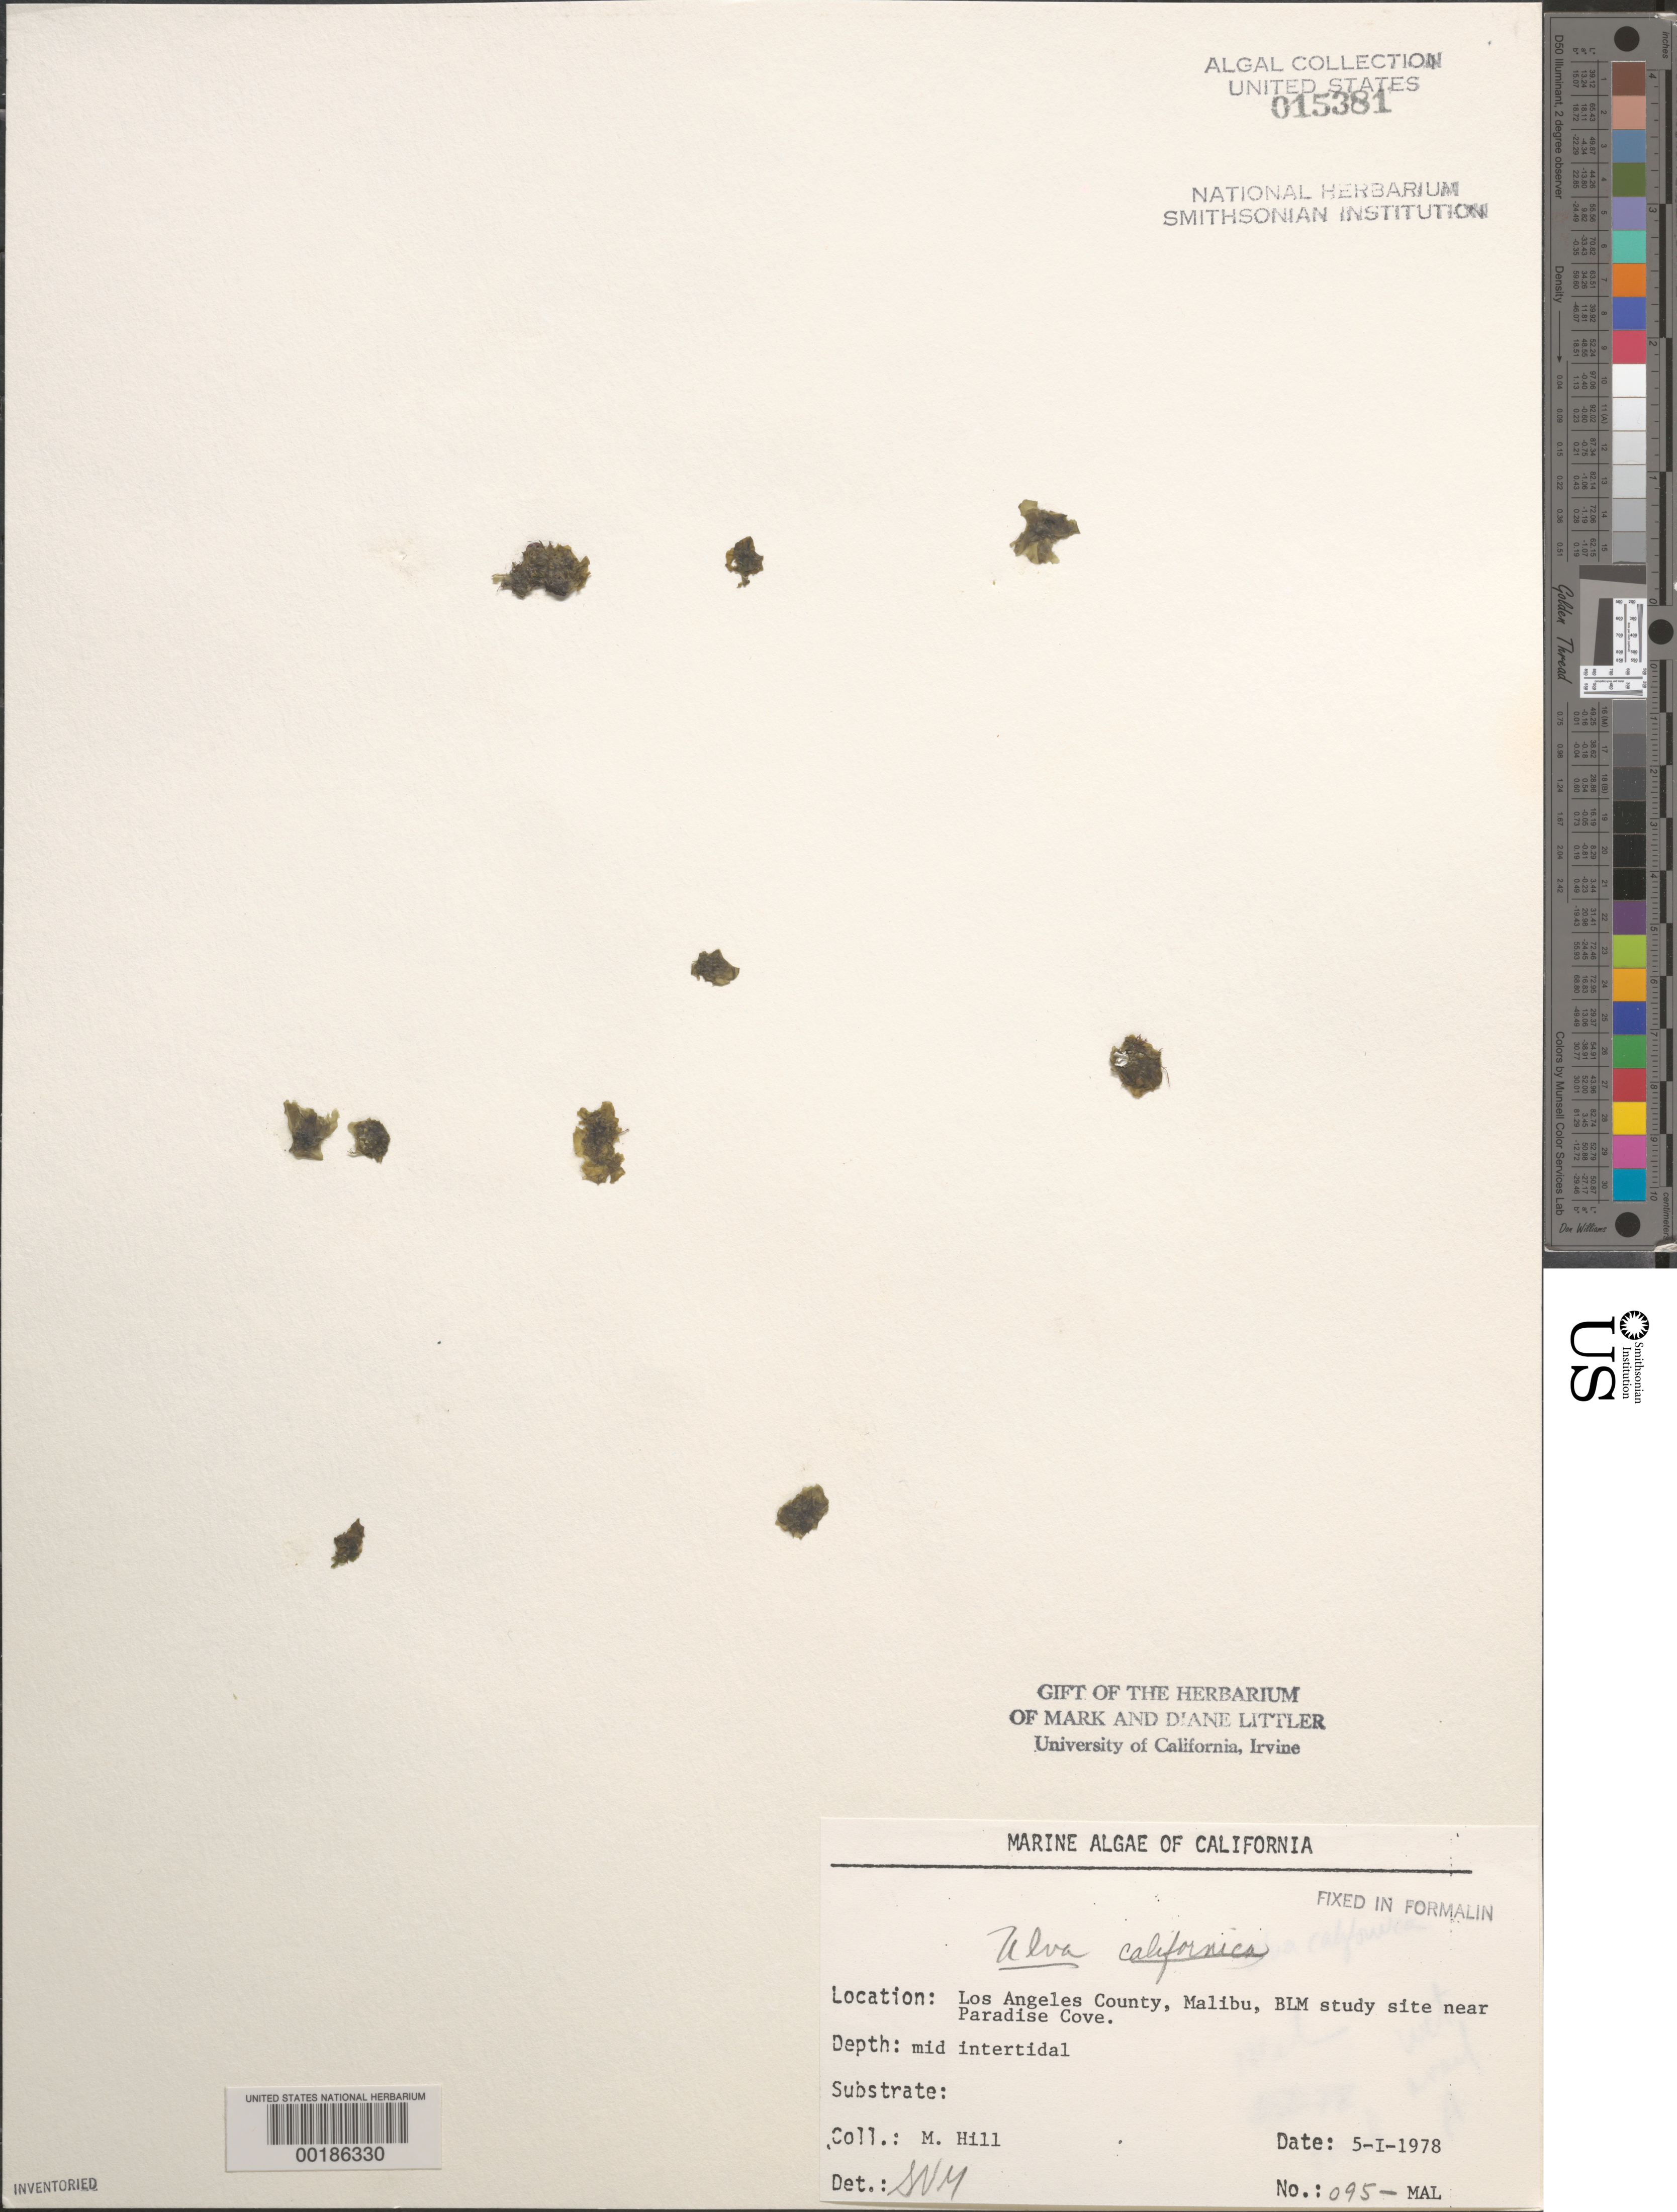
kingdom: Plantae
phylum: Chlorophyta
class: Ulvophyceae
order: Ulvales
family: Ulvaceae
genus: Ulva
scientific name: Ulva californica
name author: N.Wille in Collins et al.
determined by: Murray, S. N.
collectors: M. Hill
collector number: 095-mal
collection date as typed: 05 Jan 1978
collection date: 1978-01-05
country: United States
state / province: California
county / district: Los Angeles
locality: Malibu near Paradise Cove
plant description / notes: BLM-SOCALBIGHT Rocky Intertidal Survey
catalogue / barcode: US 15381